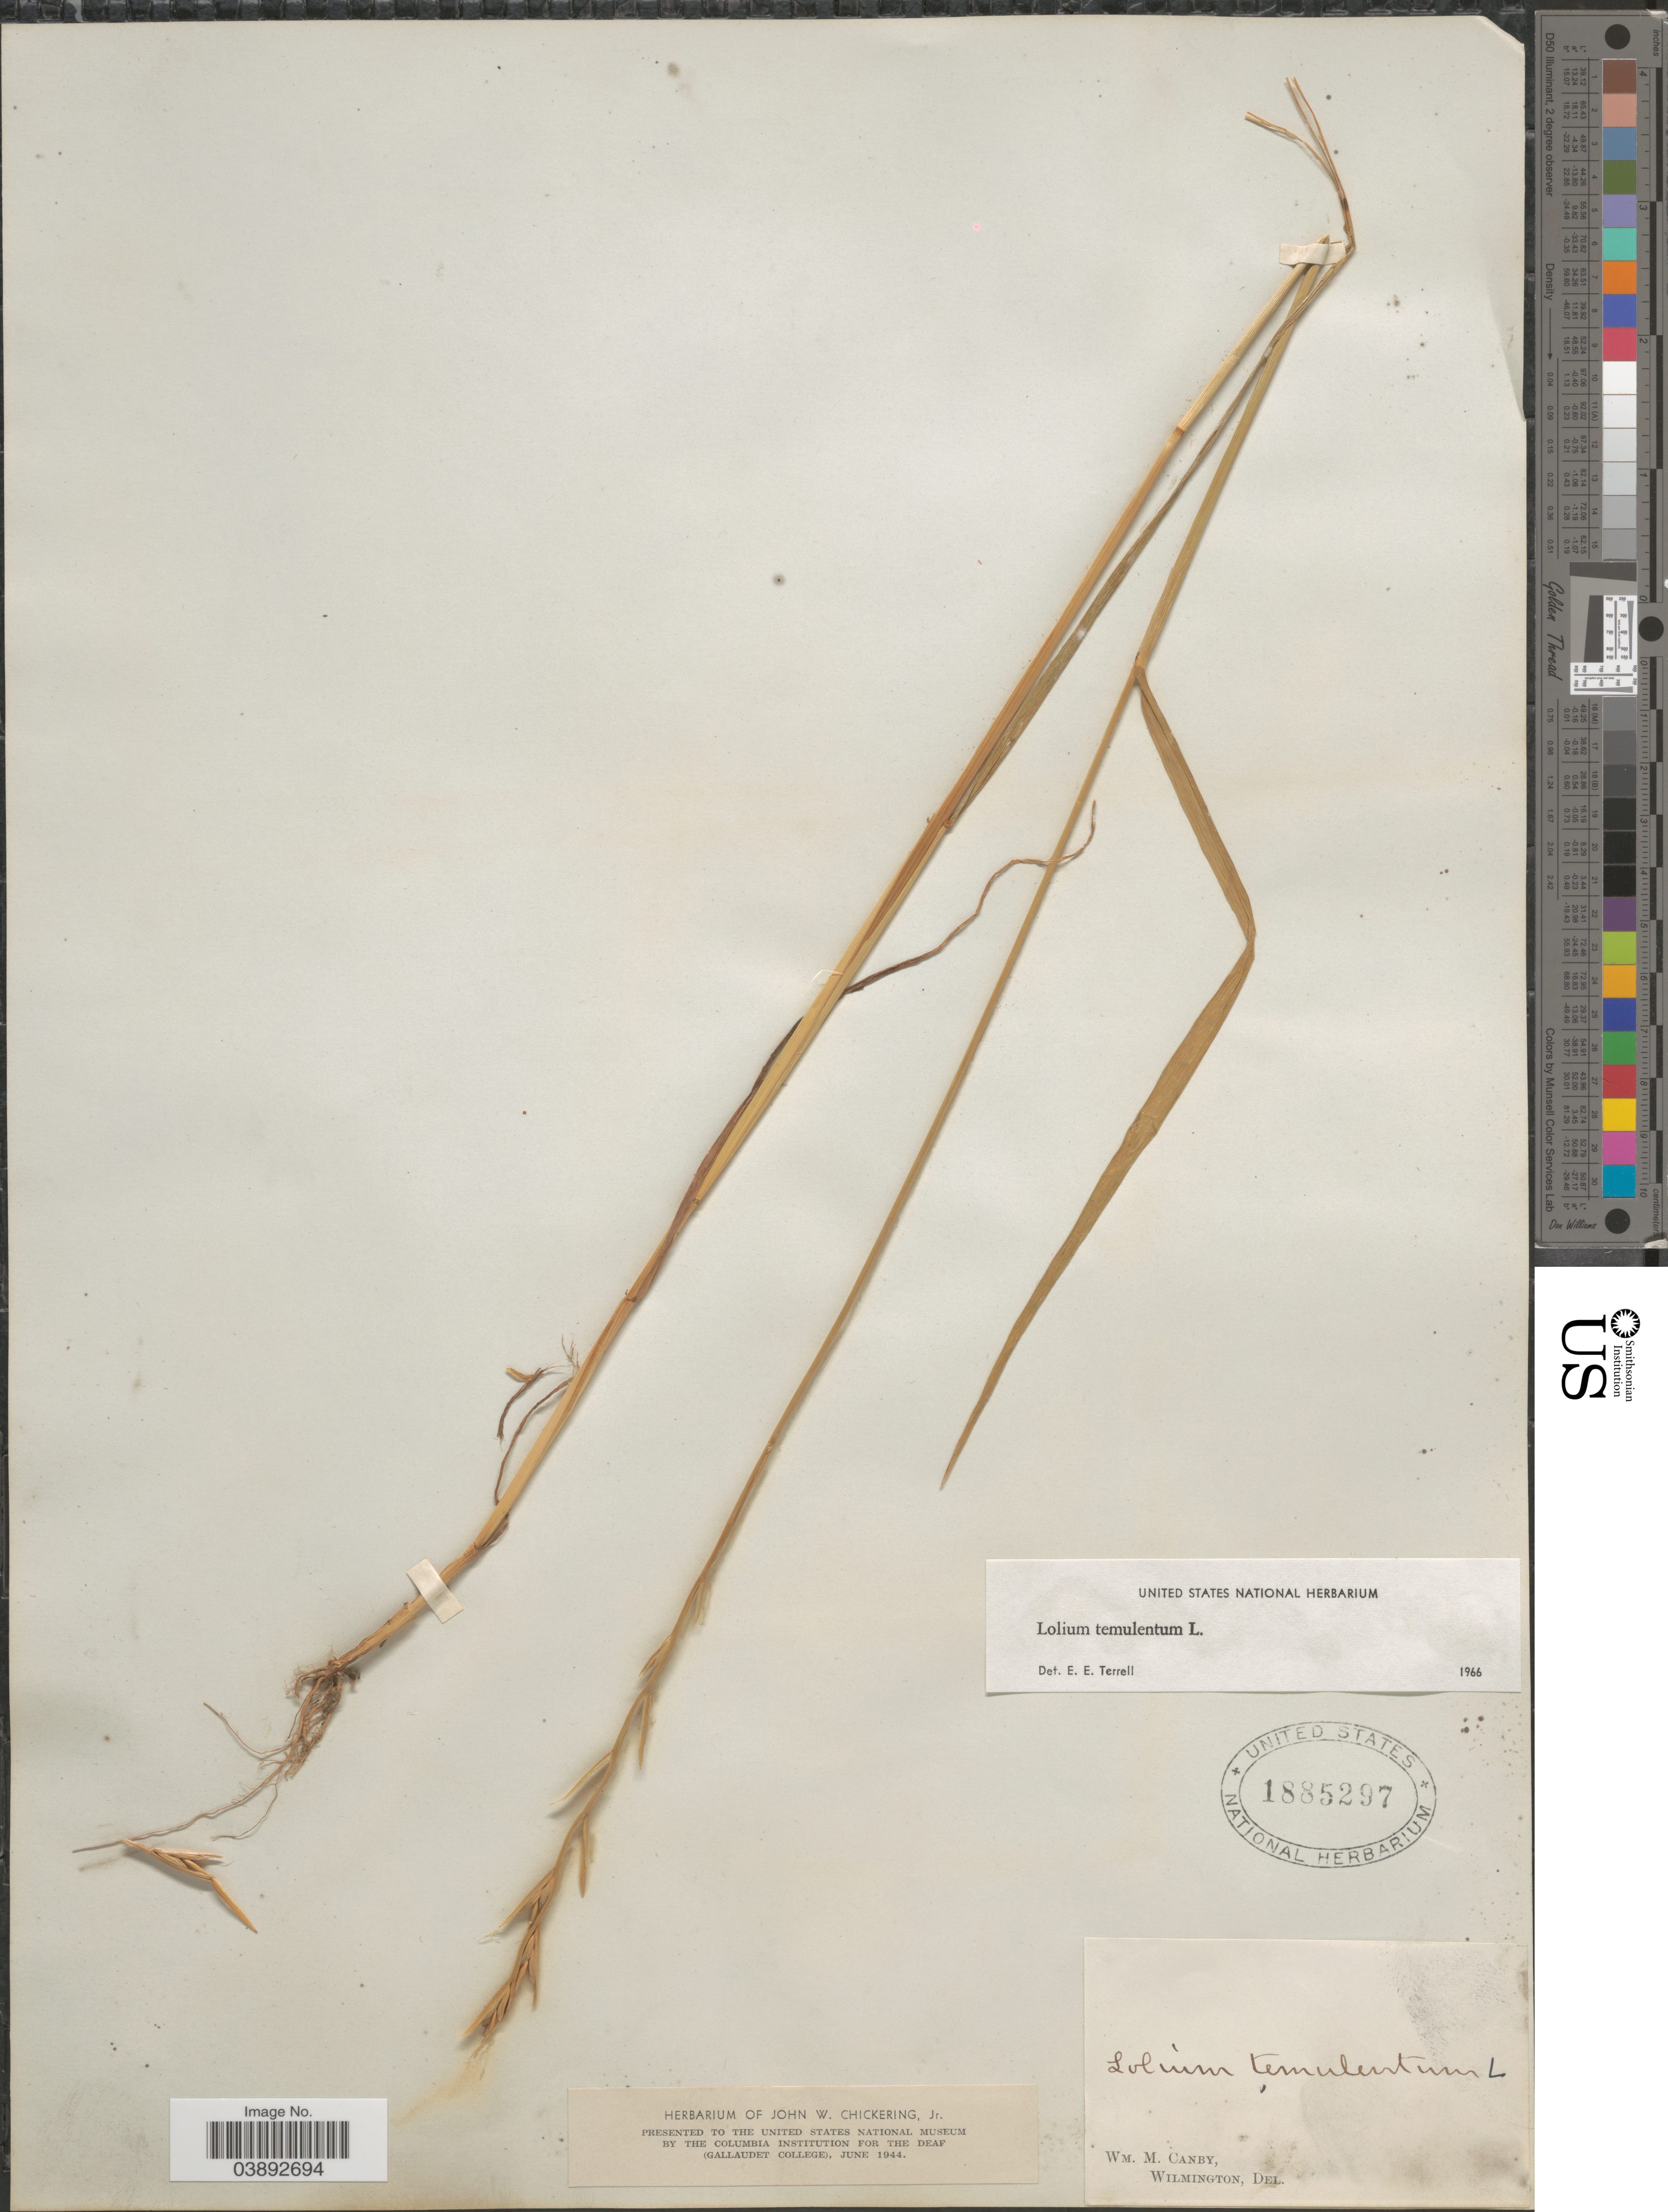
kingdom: Plantae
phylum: Tracheophyta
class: Liliopsida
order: Poales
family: Poaceae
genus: Lolium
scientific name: Lolium temulentum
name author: L.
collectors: W. M. Canby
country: United States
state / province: Delaware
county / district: New Castle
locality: Wilmington.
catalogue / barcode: US 1885297